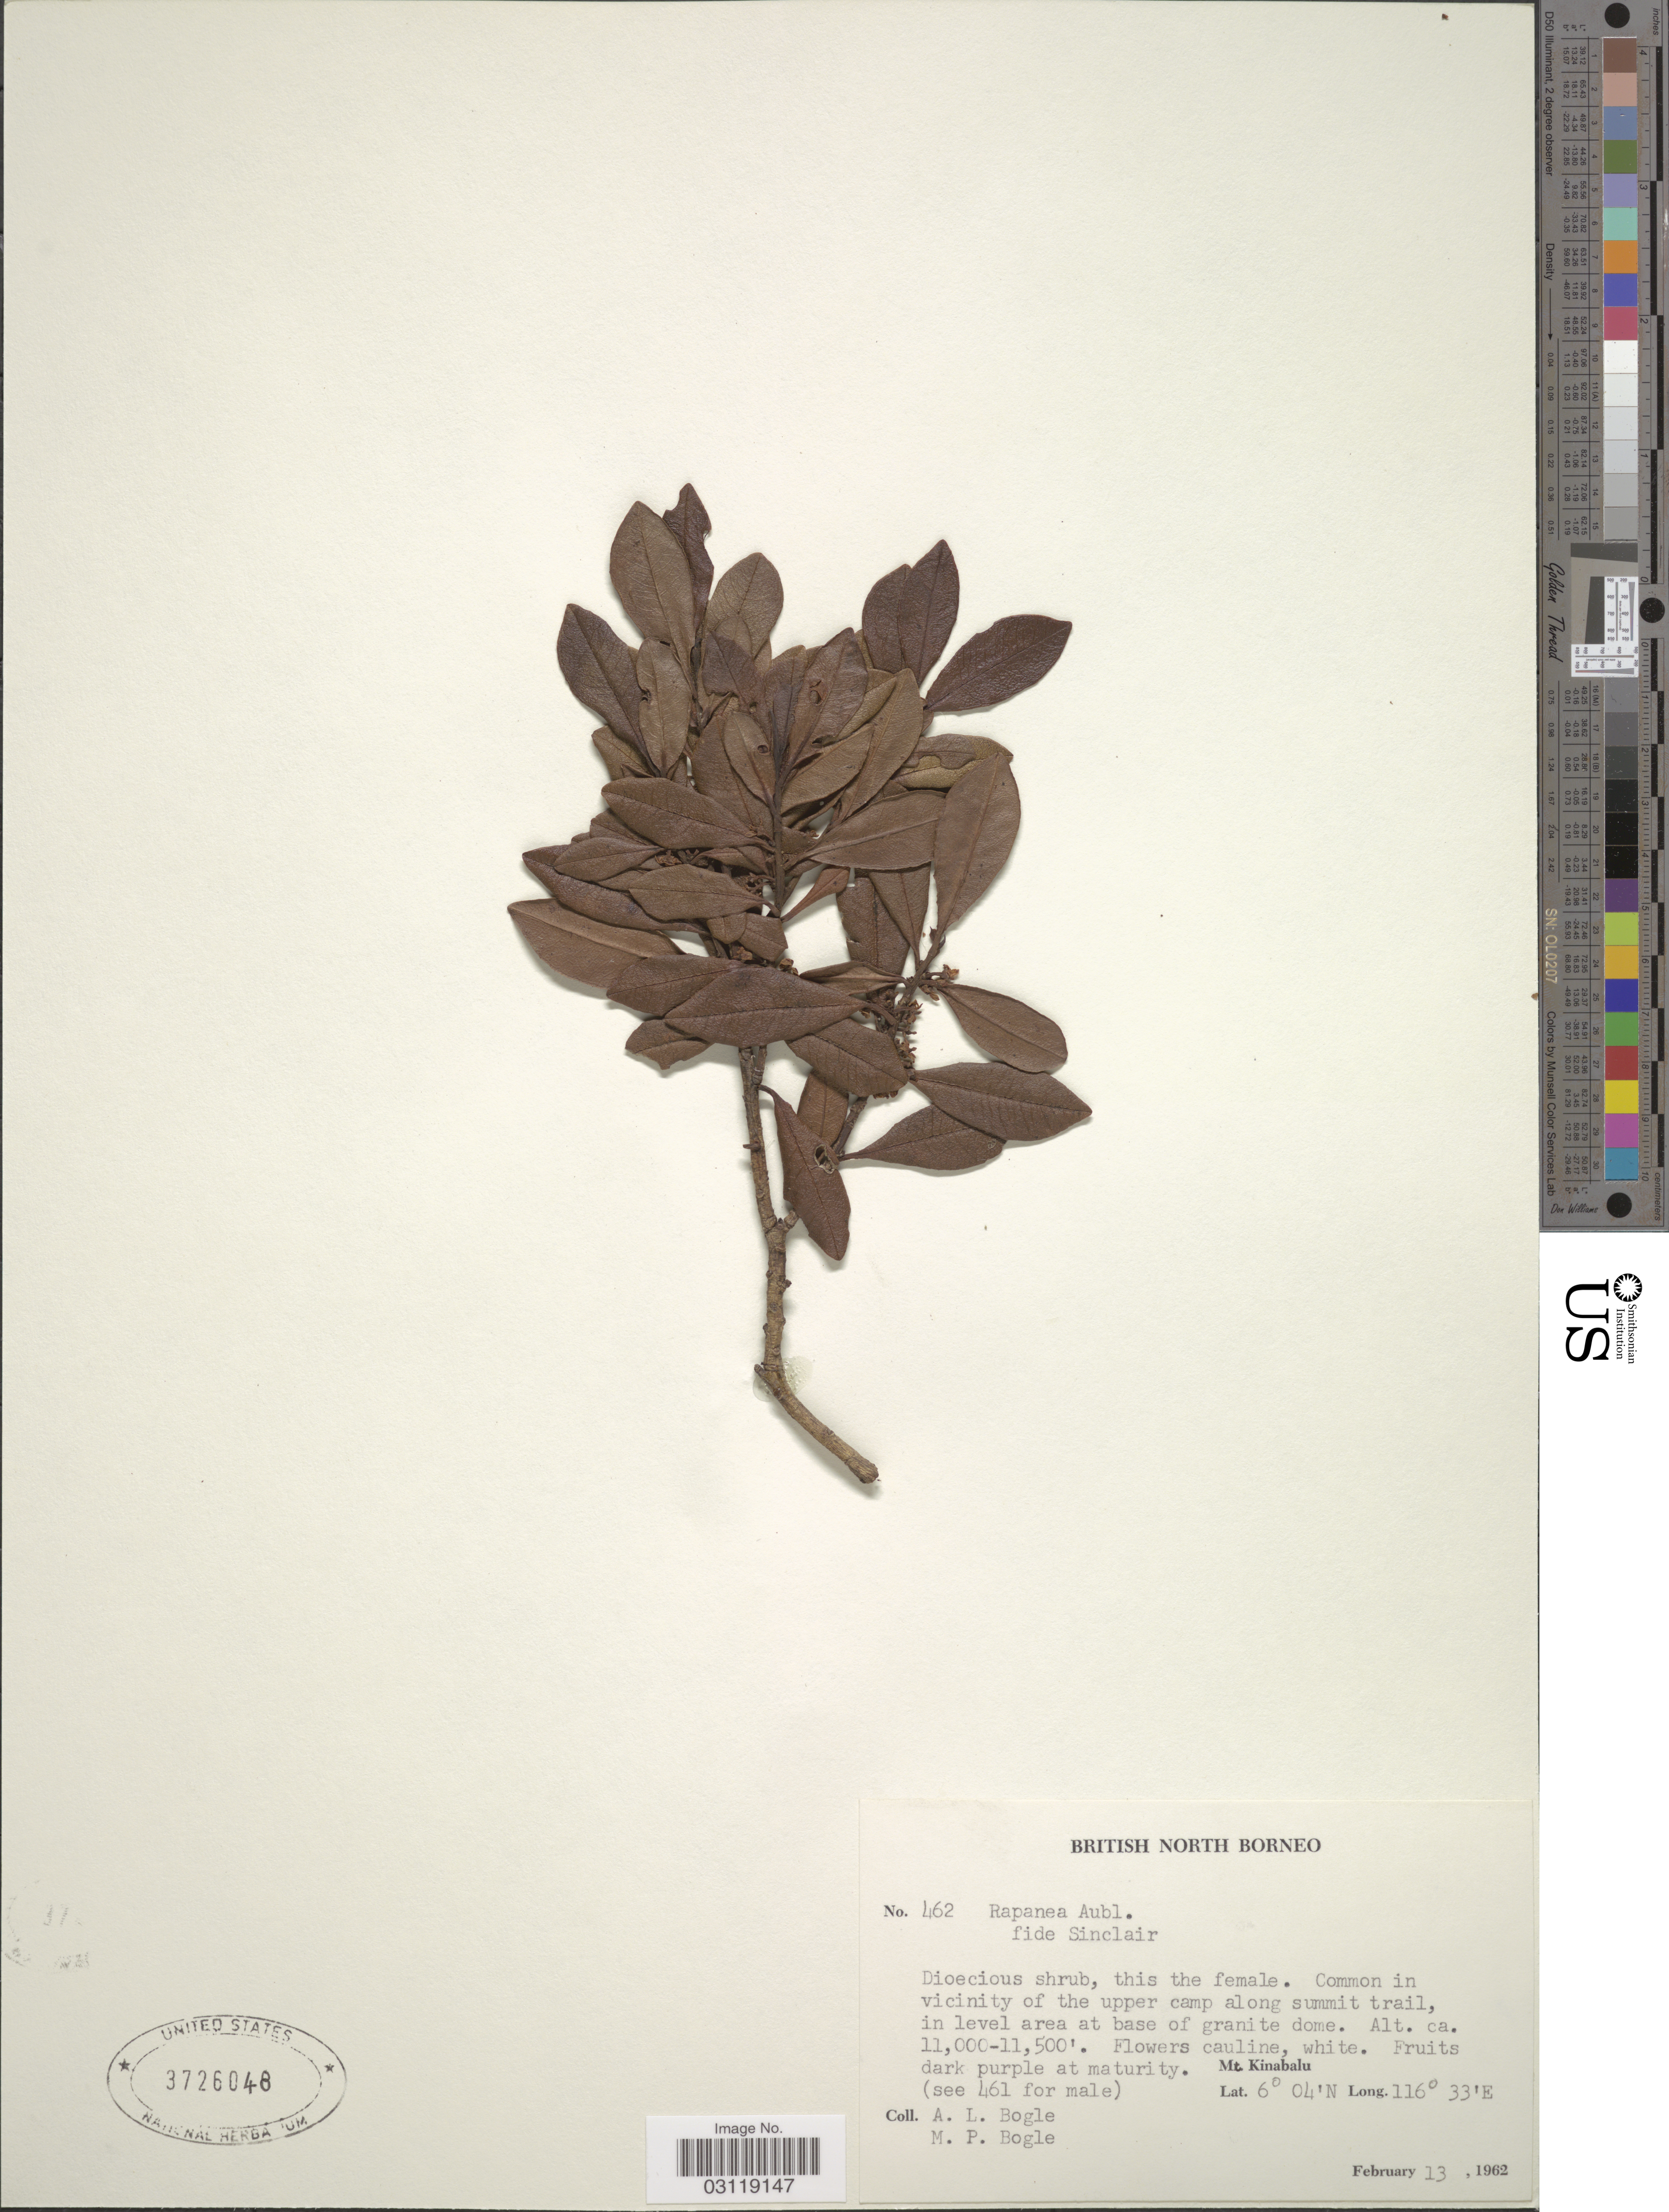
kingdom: Plantae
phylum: Tracheophyta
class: Magnoliopsida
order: Ericales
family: Primulaceae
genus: Rapanea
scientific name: Rapanea sp.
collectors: Bogle, A.L. & M. Bogle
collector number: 462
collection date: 1962-02-13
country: Malaysia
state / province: Sabah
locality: British North Borneo. In vicinity of the upper camp along summit trail, in level area at base of granite dome. Mt. Kinabalu.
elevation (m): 3353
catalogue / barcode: US 3726048